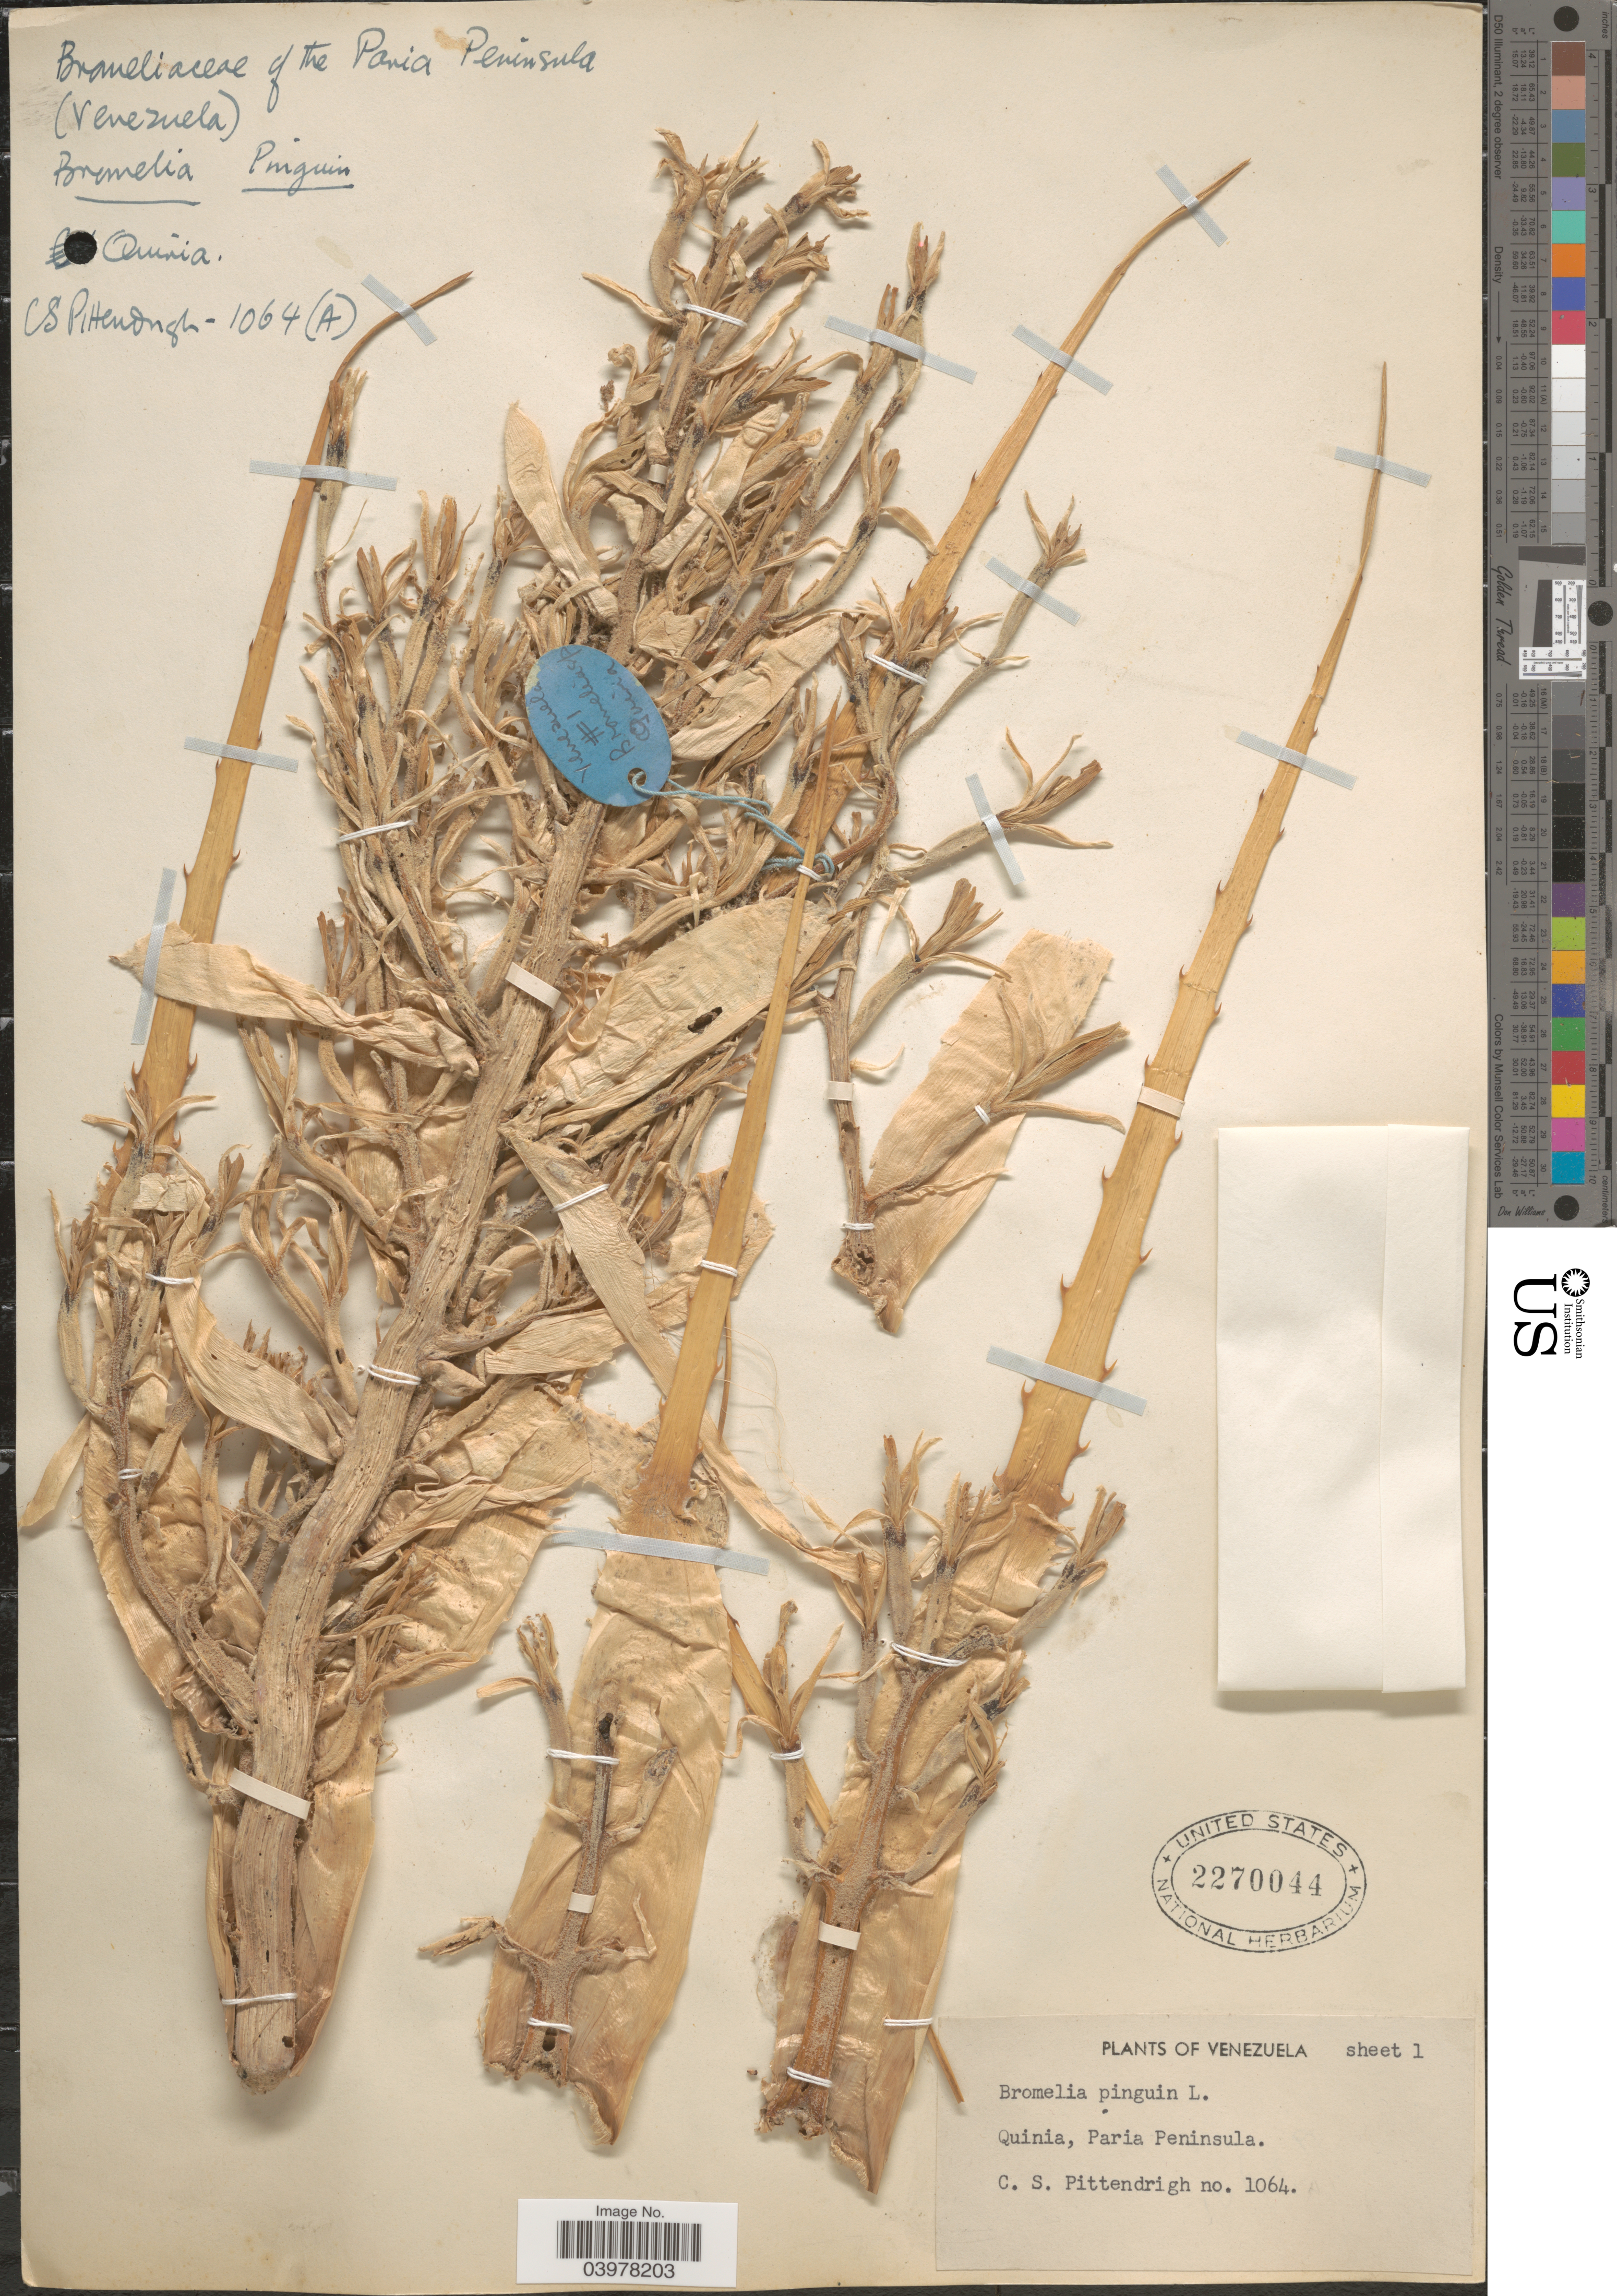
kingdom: Plantae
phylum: Tracheophyta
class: Liliopsida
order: Poales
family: Bromeliaceae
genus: Bromelia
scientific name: Bromelia pinguin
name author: L.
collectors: C. Pittendrigh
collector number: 1064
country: Venezuela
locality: Quinia, Paria Peninsula.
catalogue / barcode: US 2270044